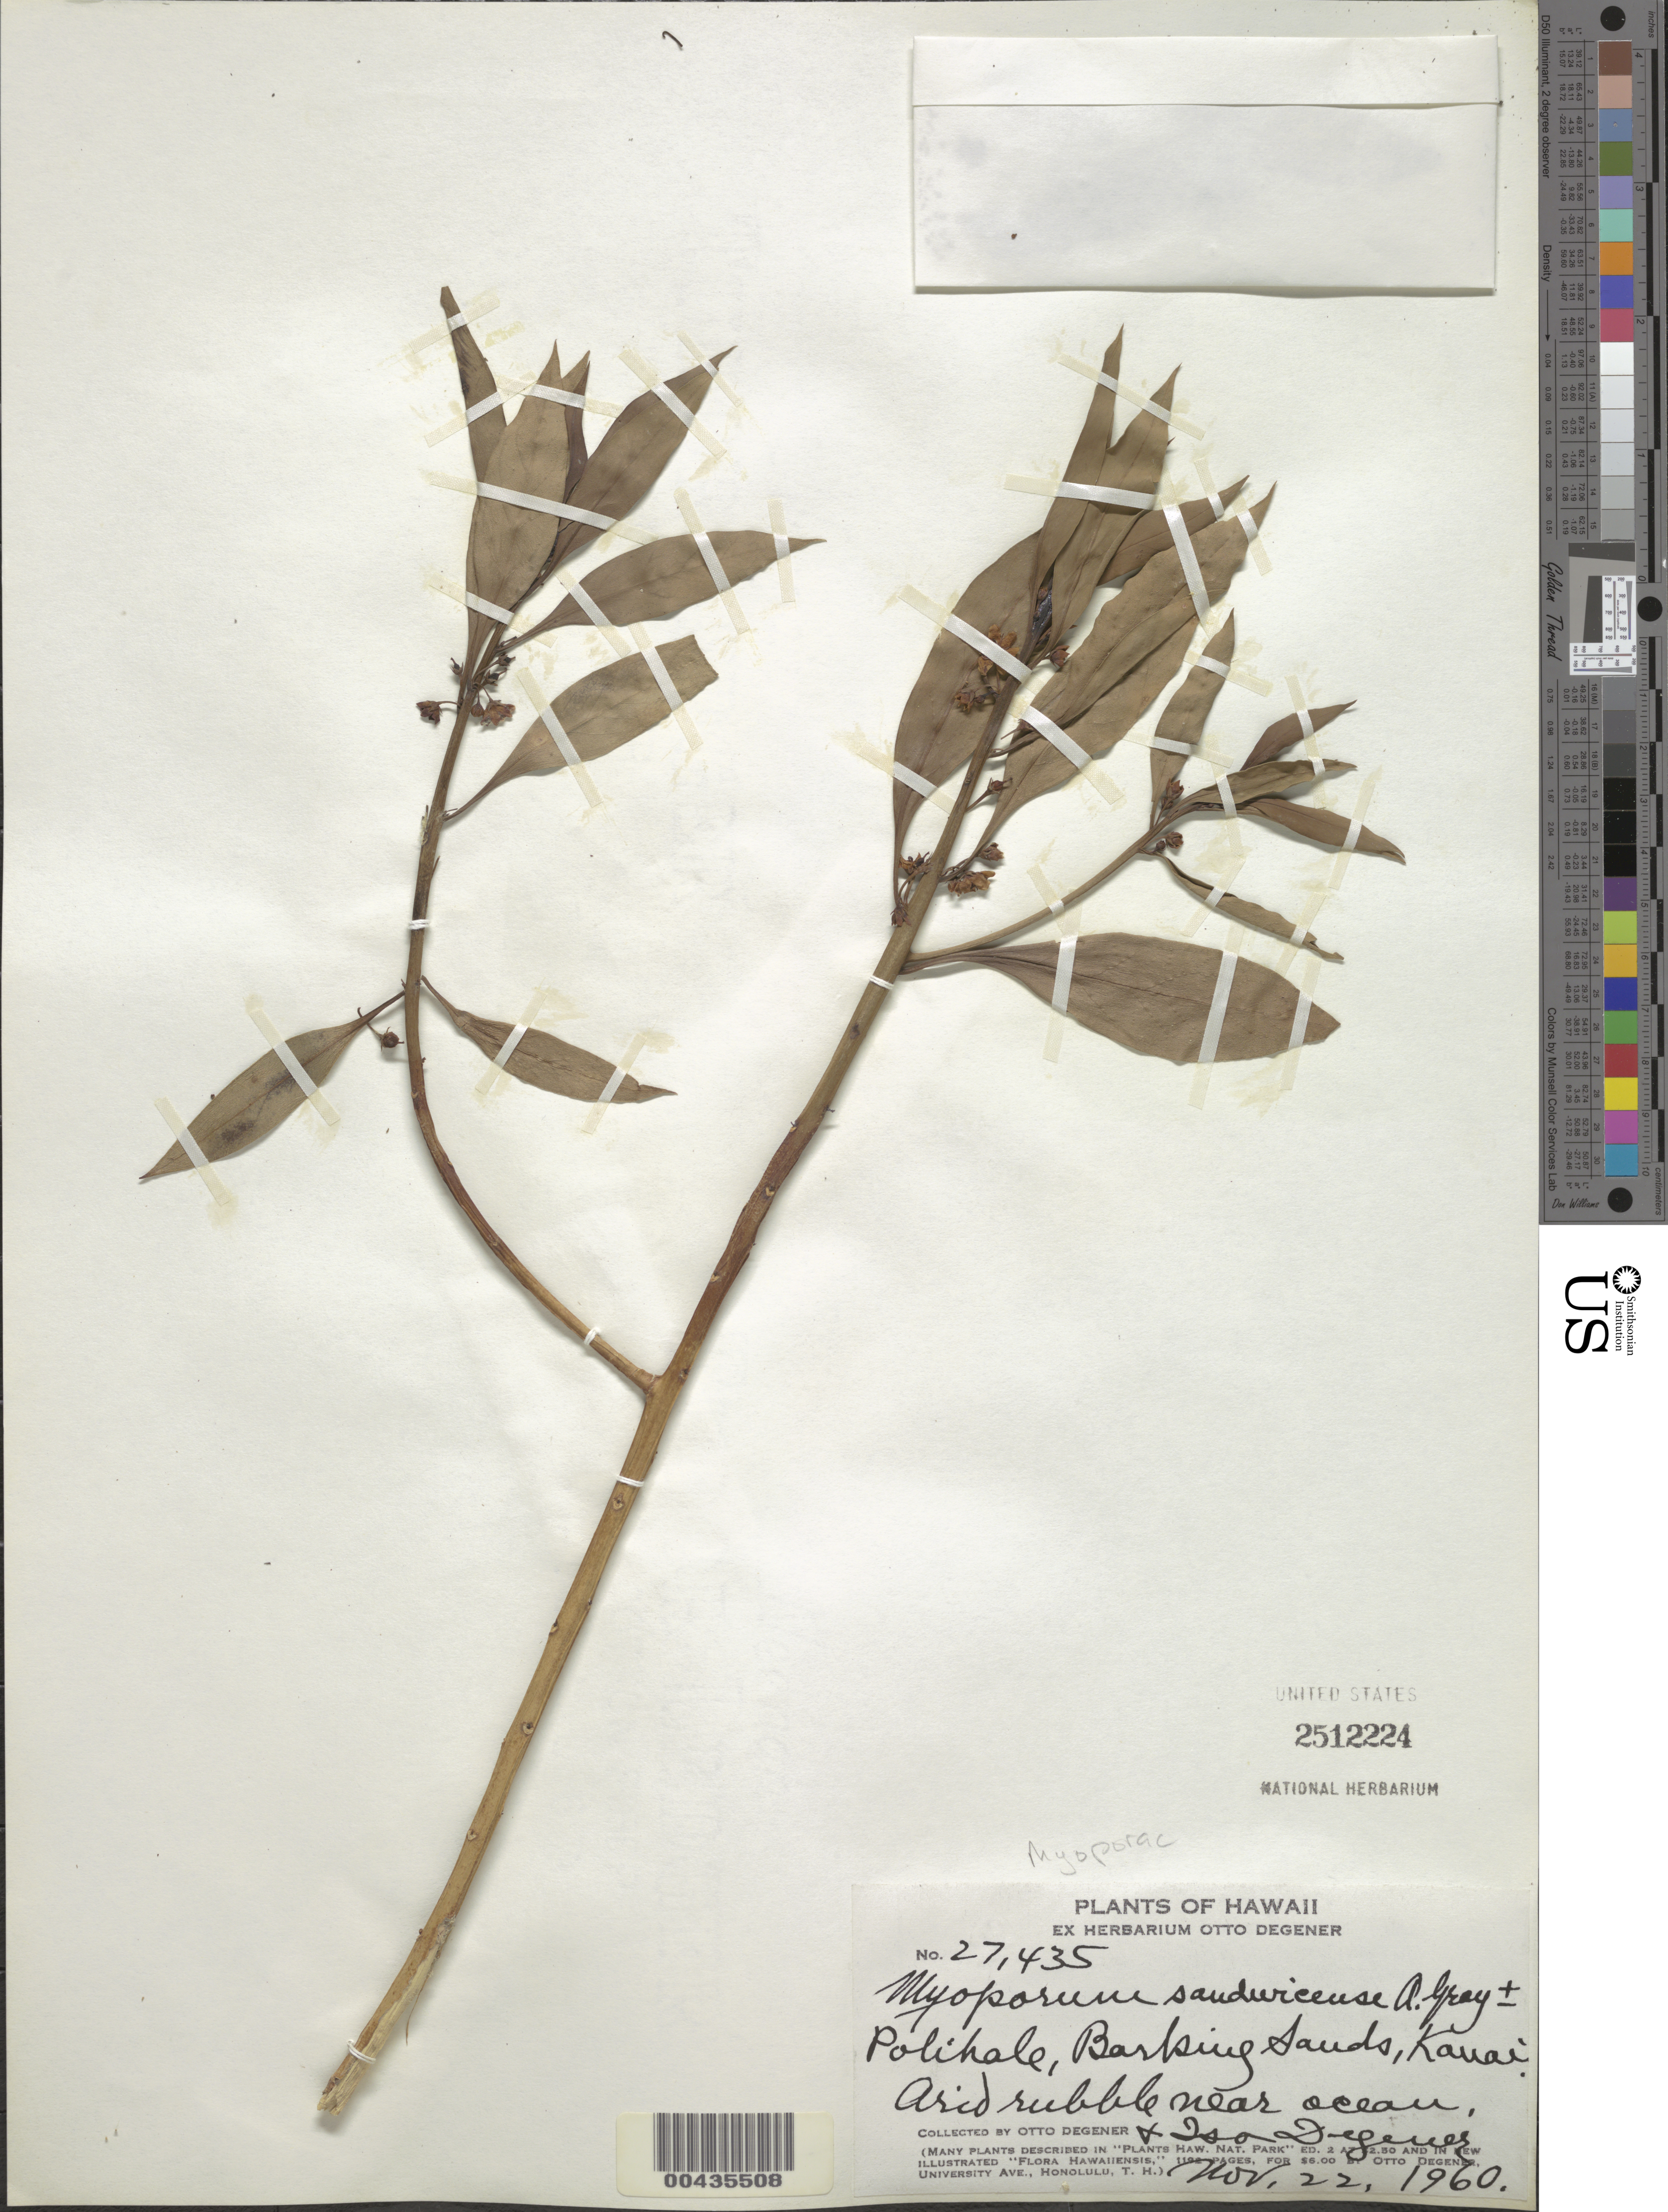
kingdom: Plantae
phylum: Tracheophyta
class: Magnoliopsida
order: Lamiales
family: Scrophulariaceae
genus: Myoporum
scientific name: Myoporum sandwicense subsp. sandwicense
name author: A. Gray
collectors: O. Degener & I. Degener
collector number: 27435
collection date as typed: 22 Nov 1960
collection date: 1960-11-22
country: United States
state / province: Hawaii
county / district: Kauai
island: Kaua'i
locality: Polihale, Barking Sands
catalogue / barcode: US 2512224